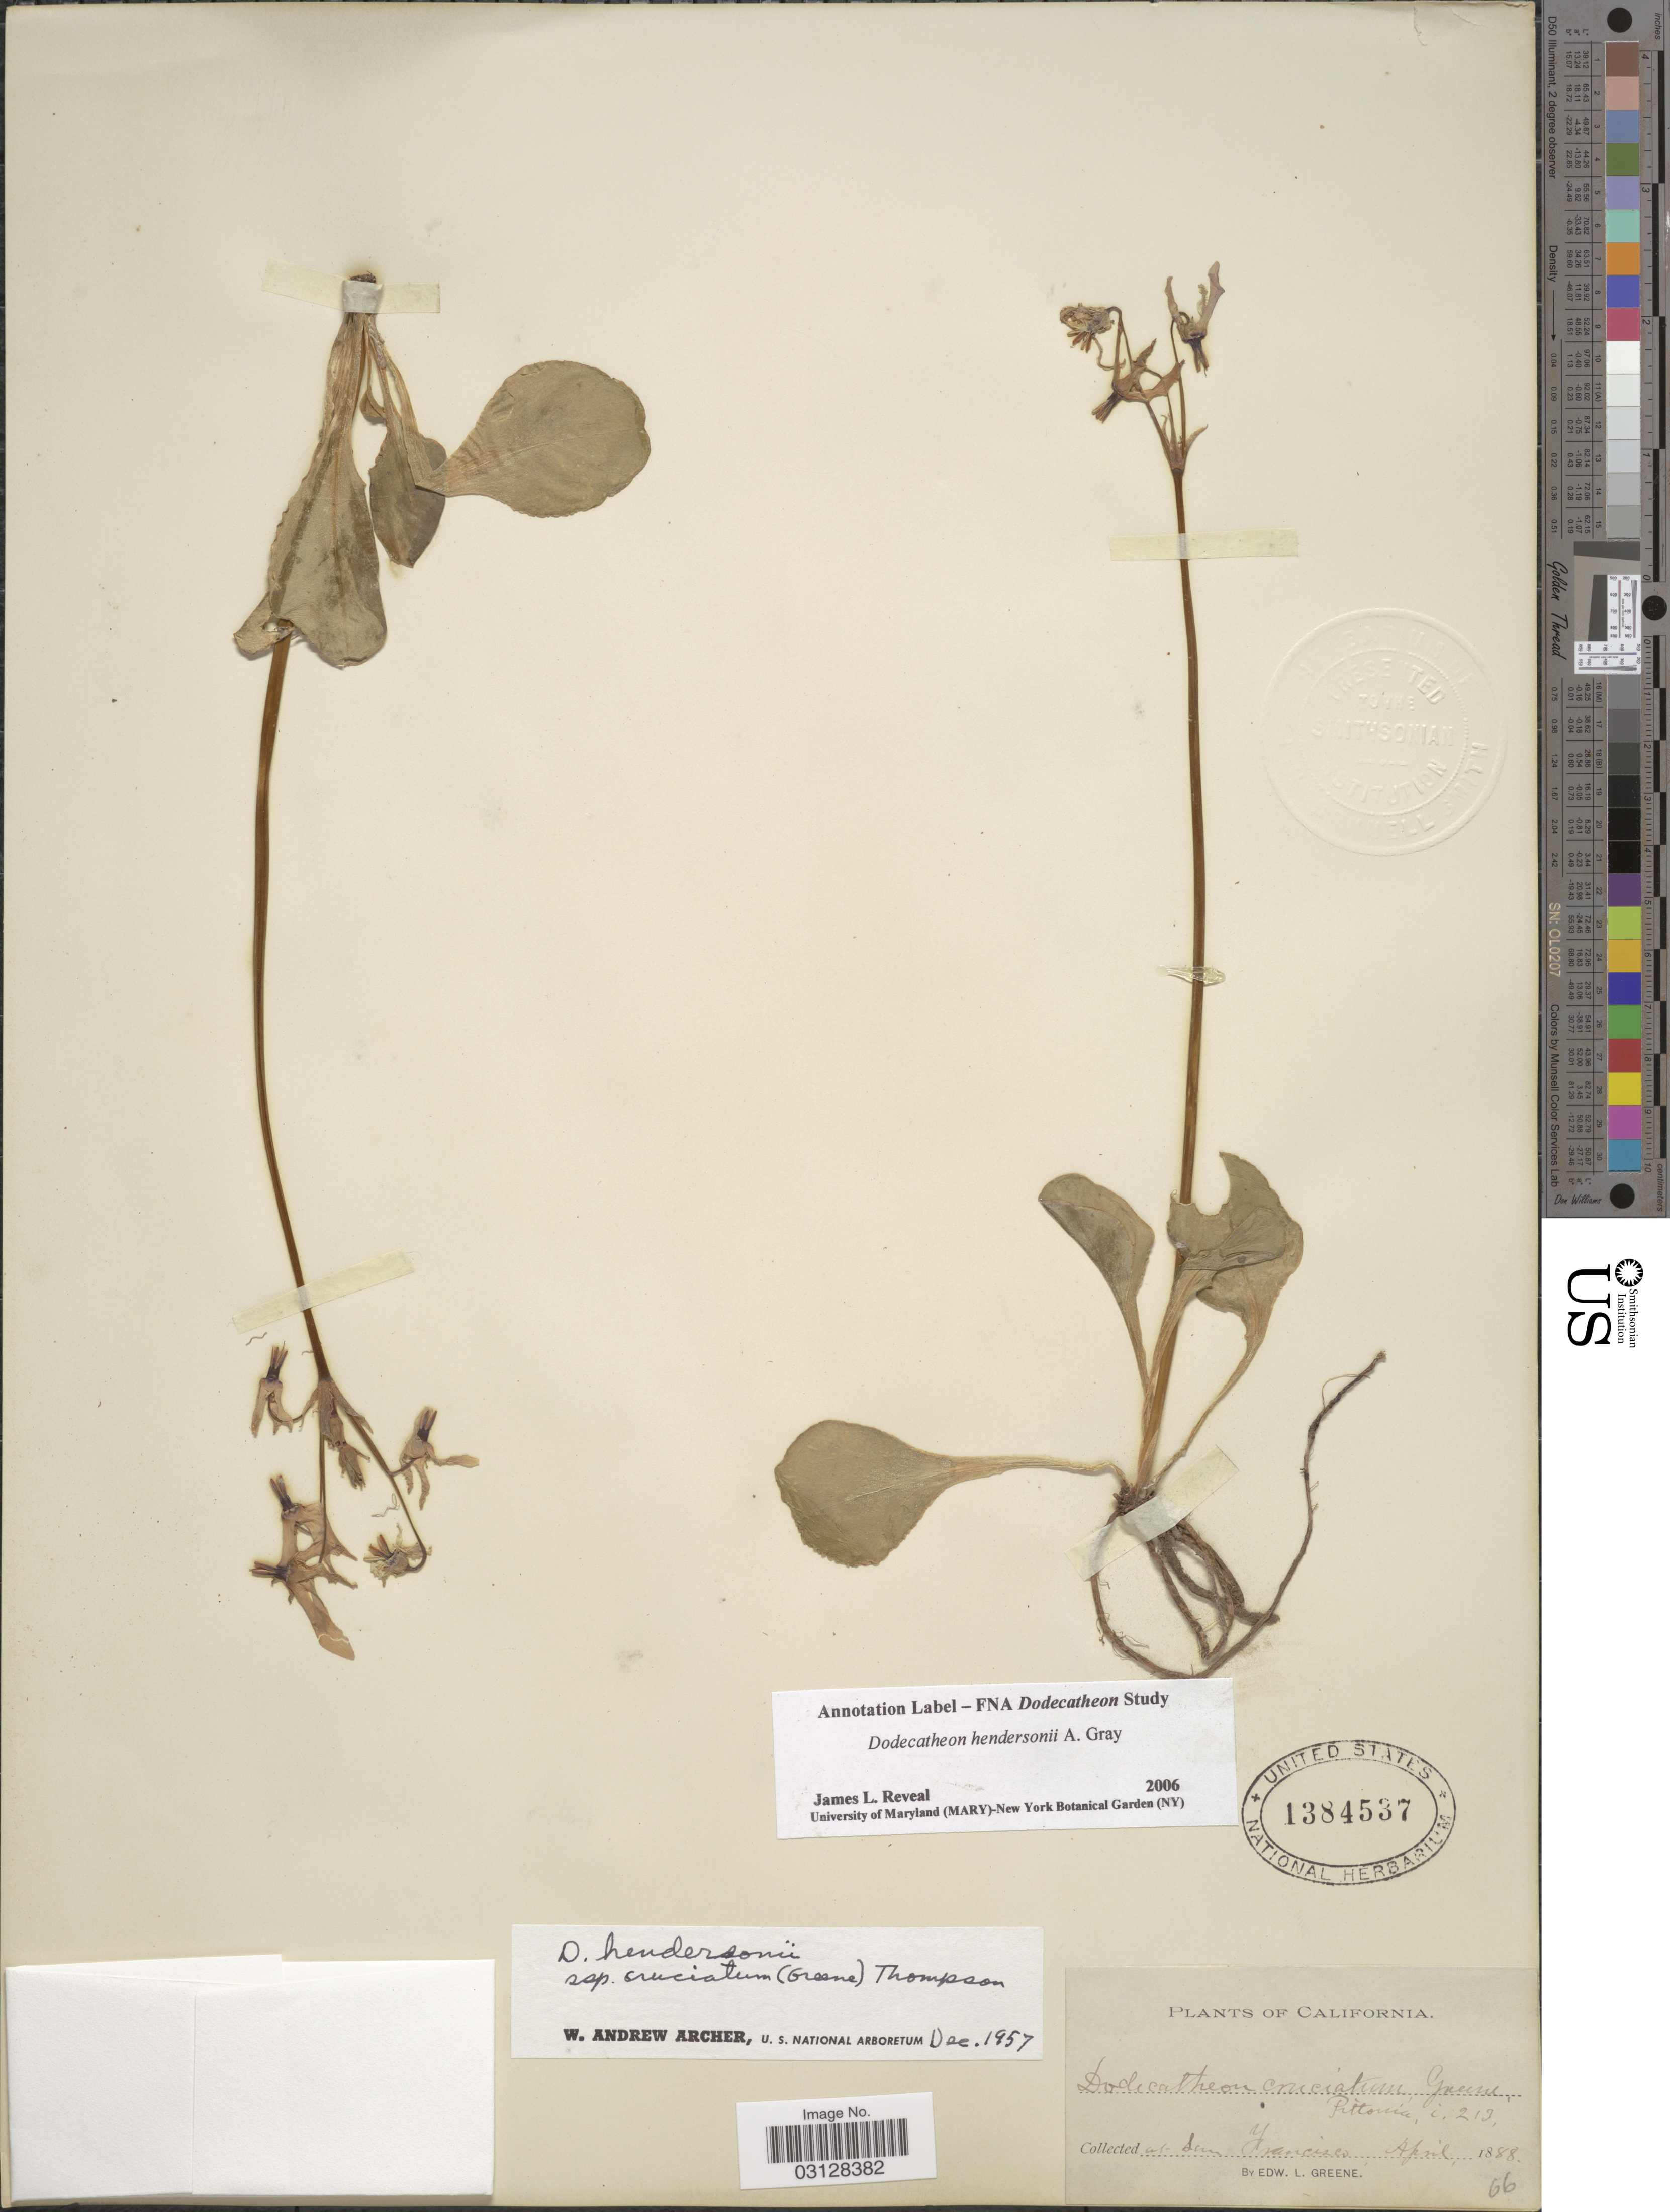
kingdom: Plantae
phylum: Tracheophyta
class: Magnoliopsida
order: Ericales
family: Primulaceae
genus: Dodecatheon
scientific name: Dodecatheon hendersonii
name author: A. Gray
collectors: E. L. Greene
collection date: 1888-04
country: United States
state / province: California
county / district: San Francisco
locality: At San Francisco.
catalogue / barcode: US 1384537